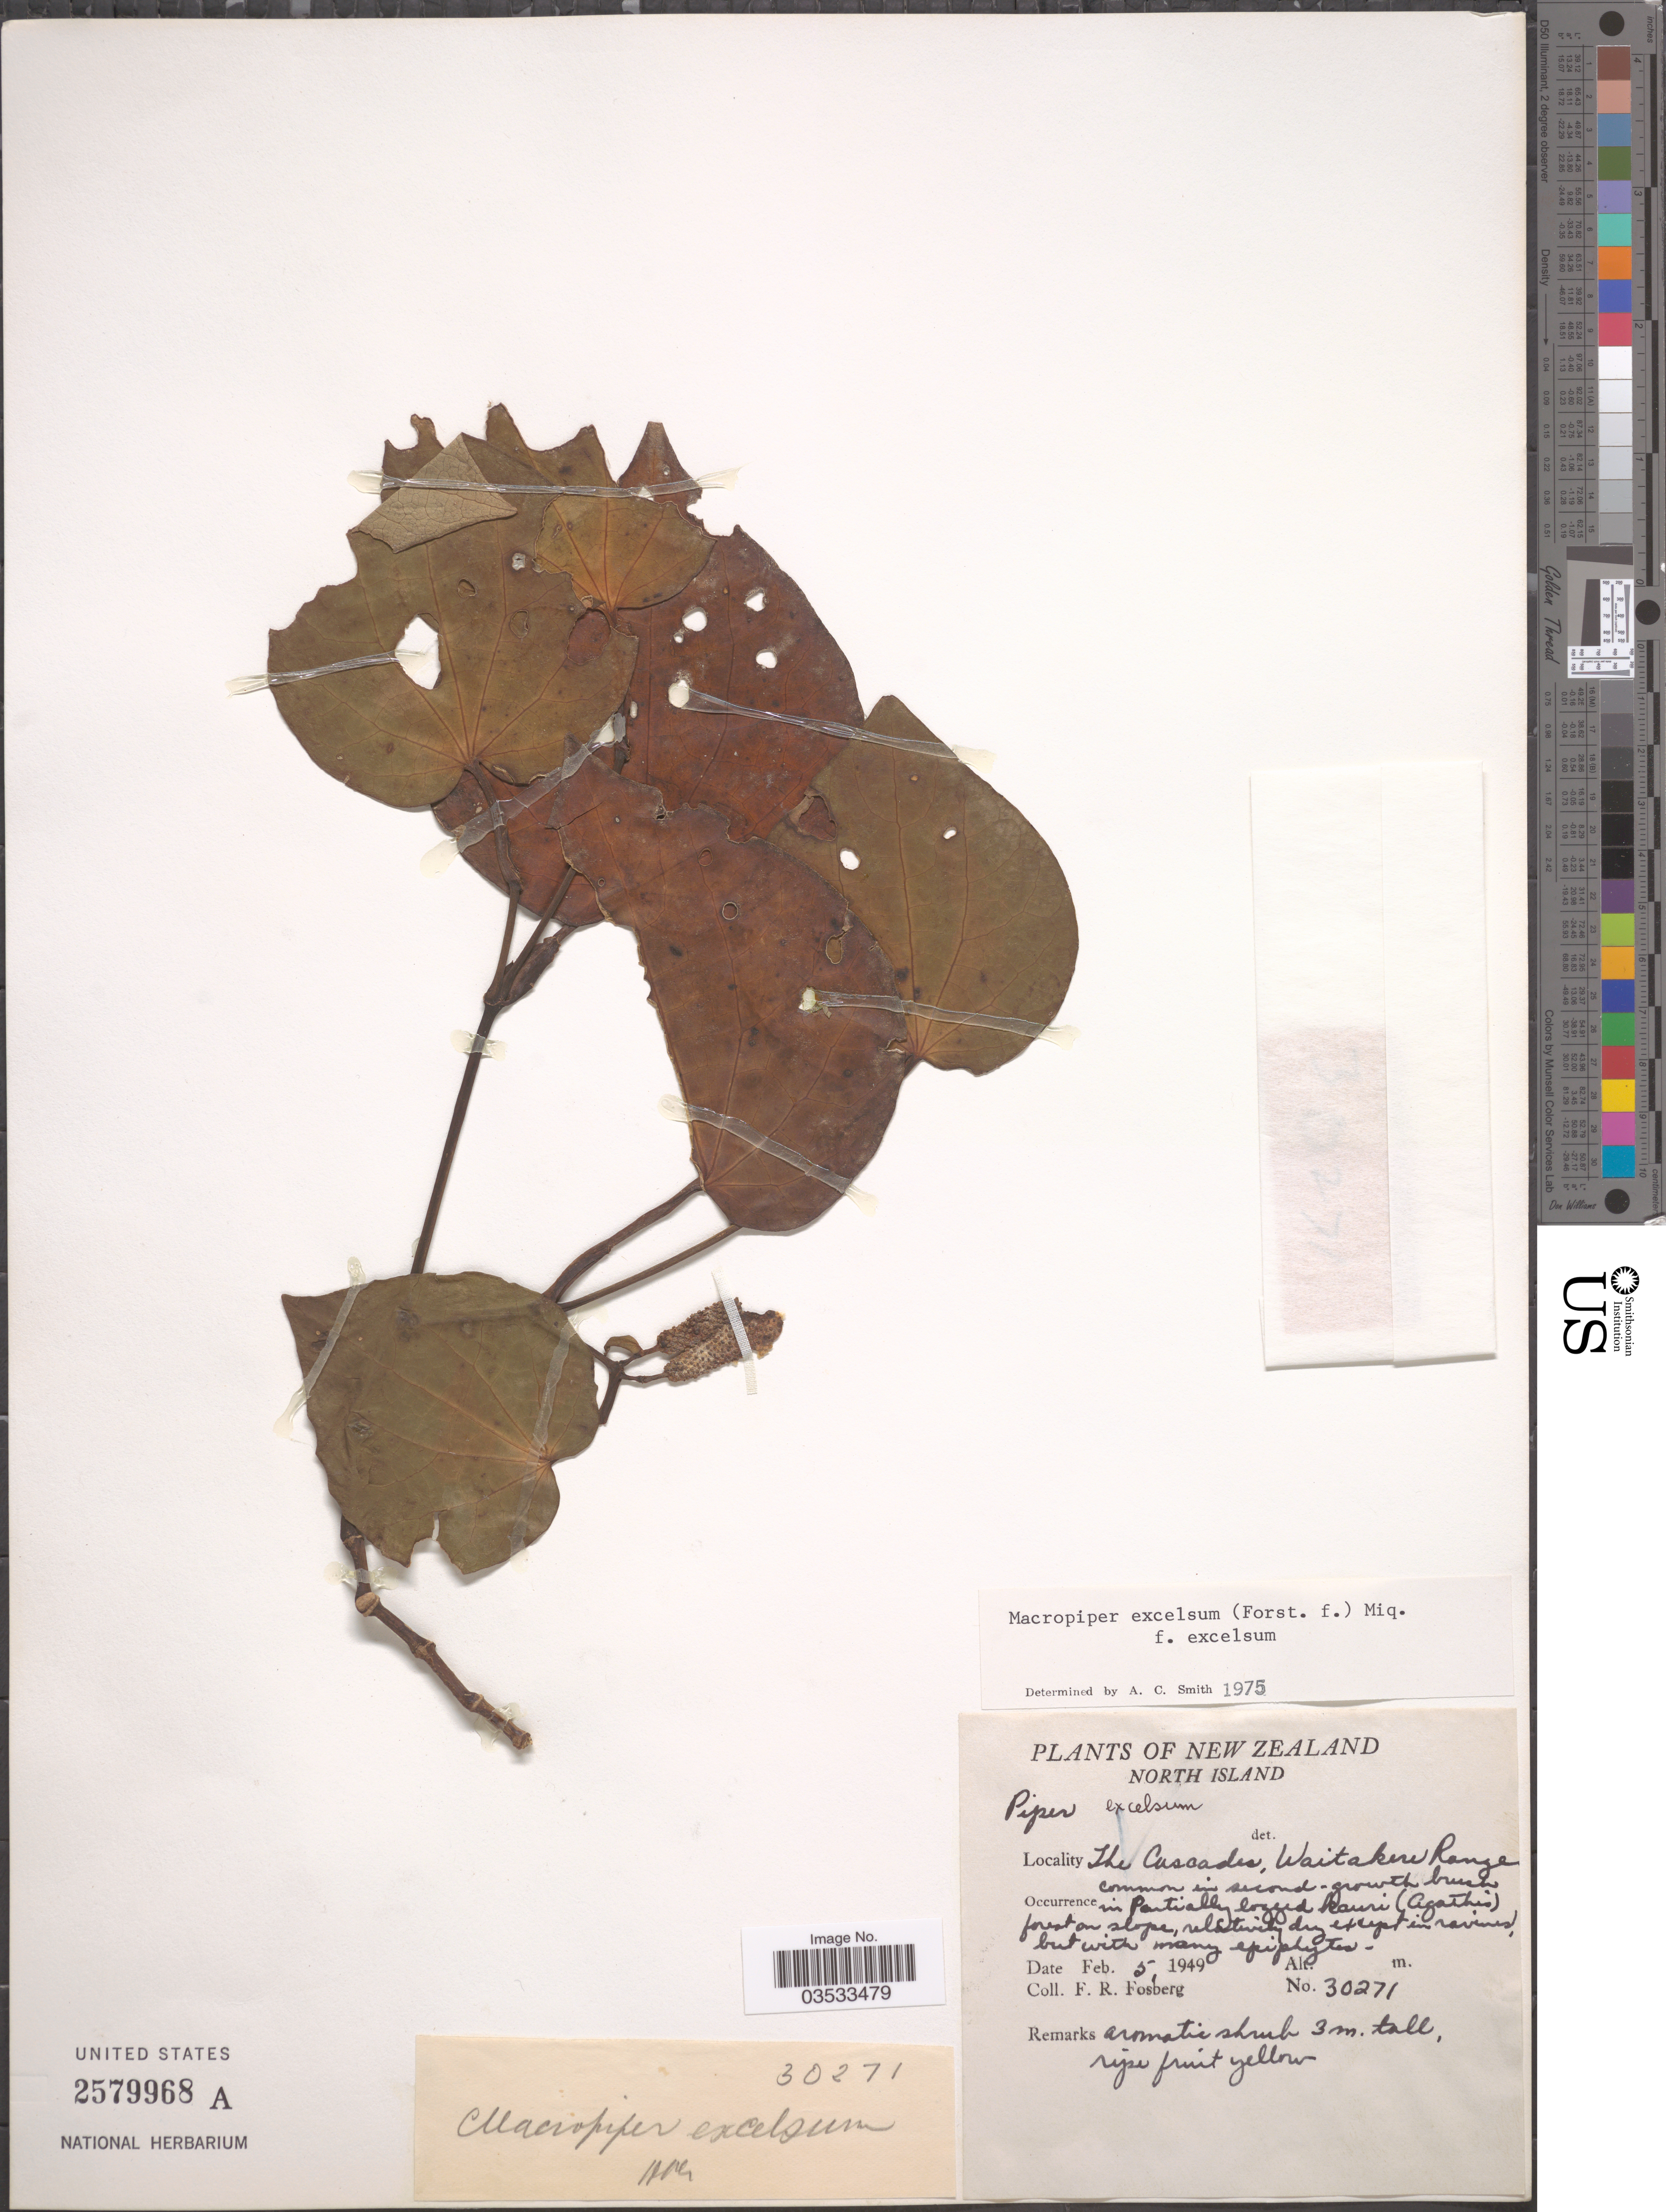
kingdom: Plantae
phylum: Tracheophyta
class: Magnoliopsida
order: Piperales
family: Piperaceae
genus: Piper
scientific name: Piper excelsum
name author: G. Forst.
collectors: F. R. Fosberg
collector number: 30271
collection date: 1949-02-05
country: New Zealand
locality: North Island. The Cascades, Waitakere Range.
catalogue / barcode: US 2579968A